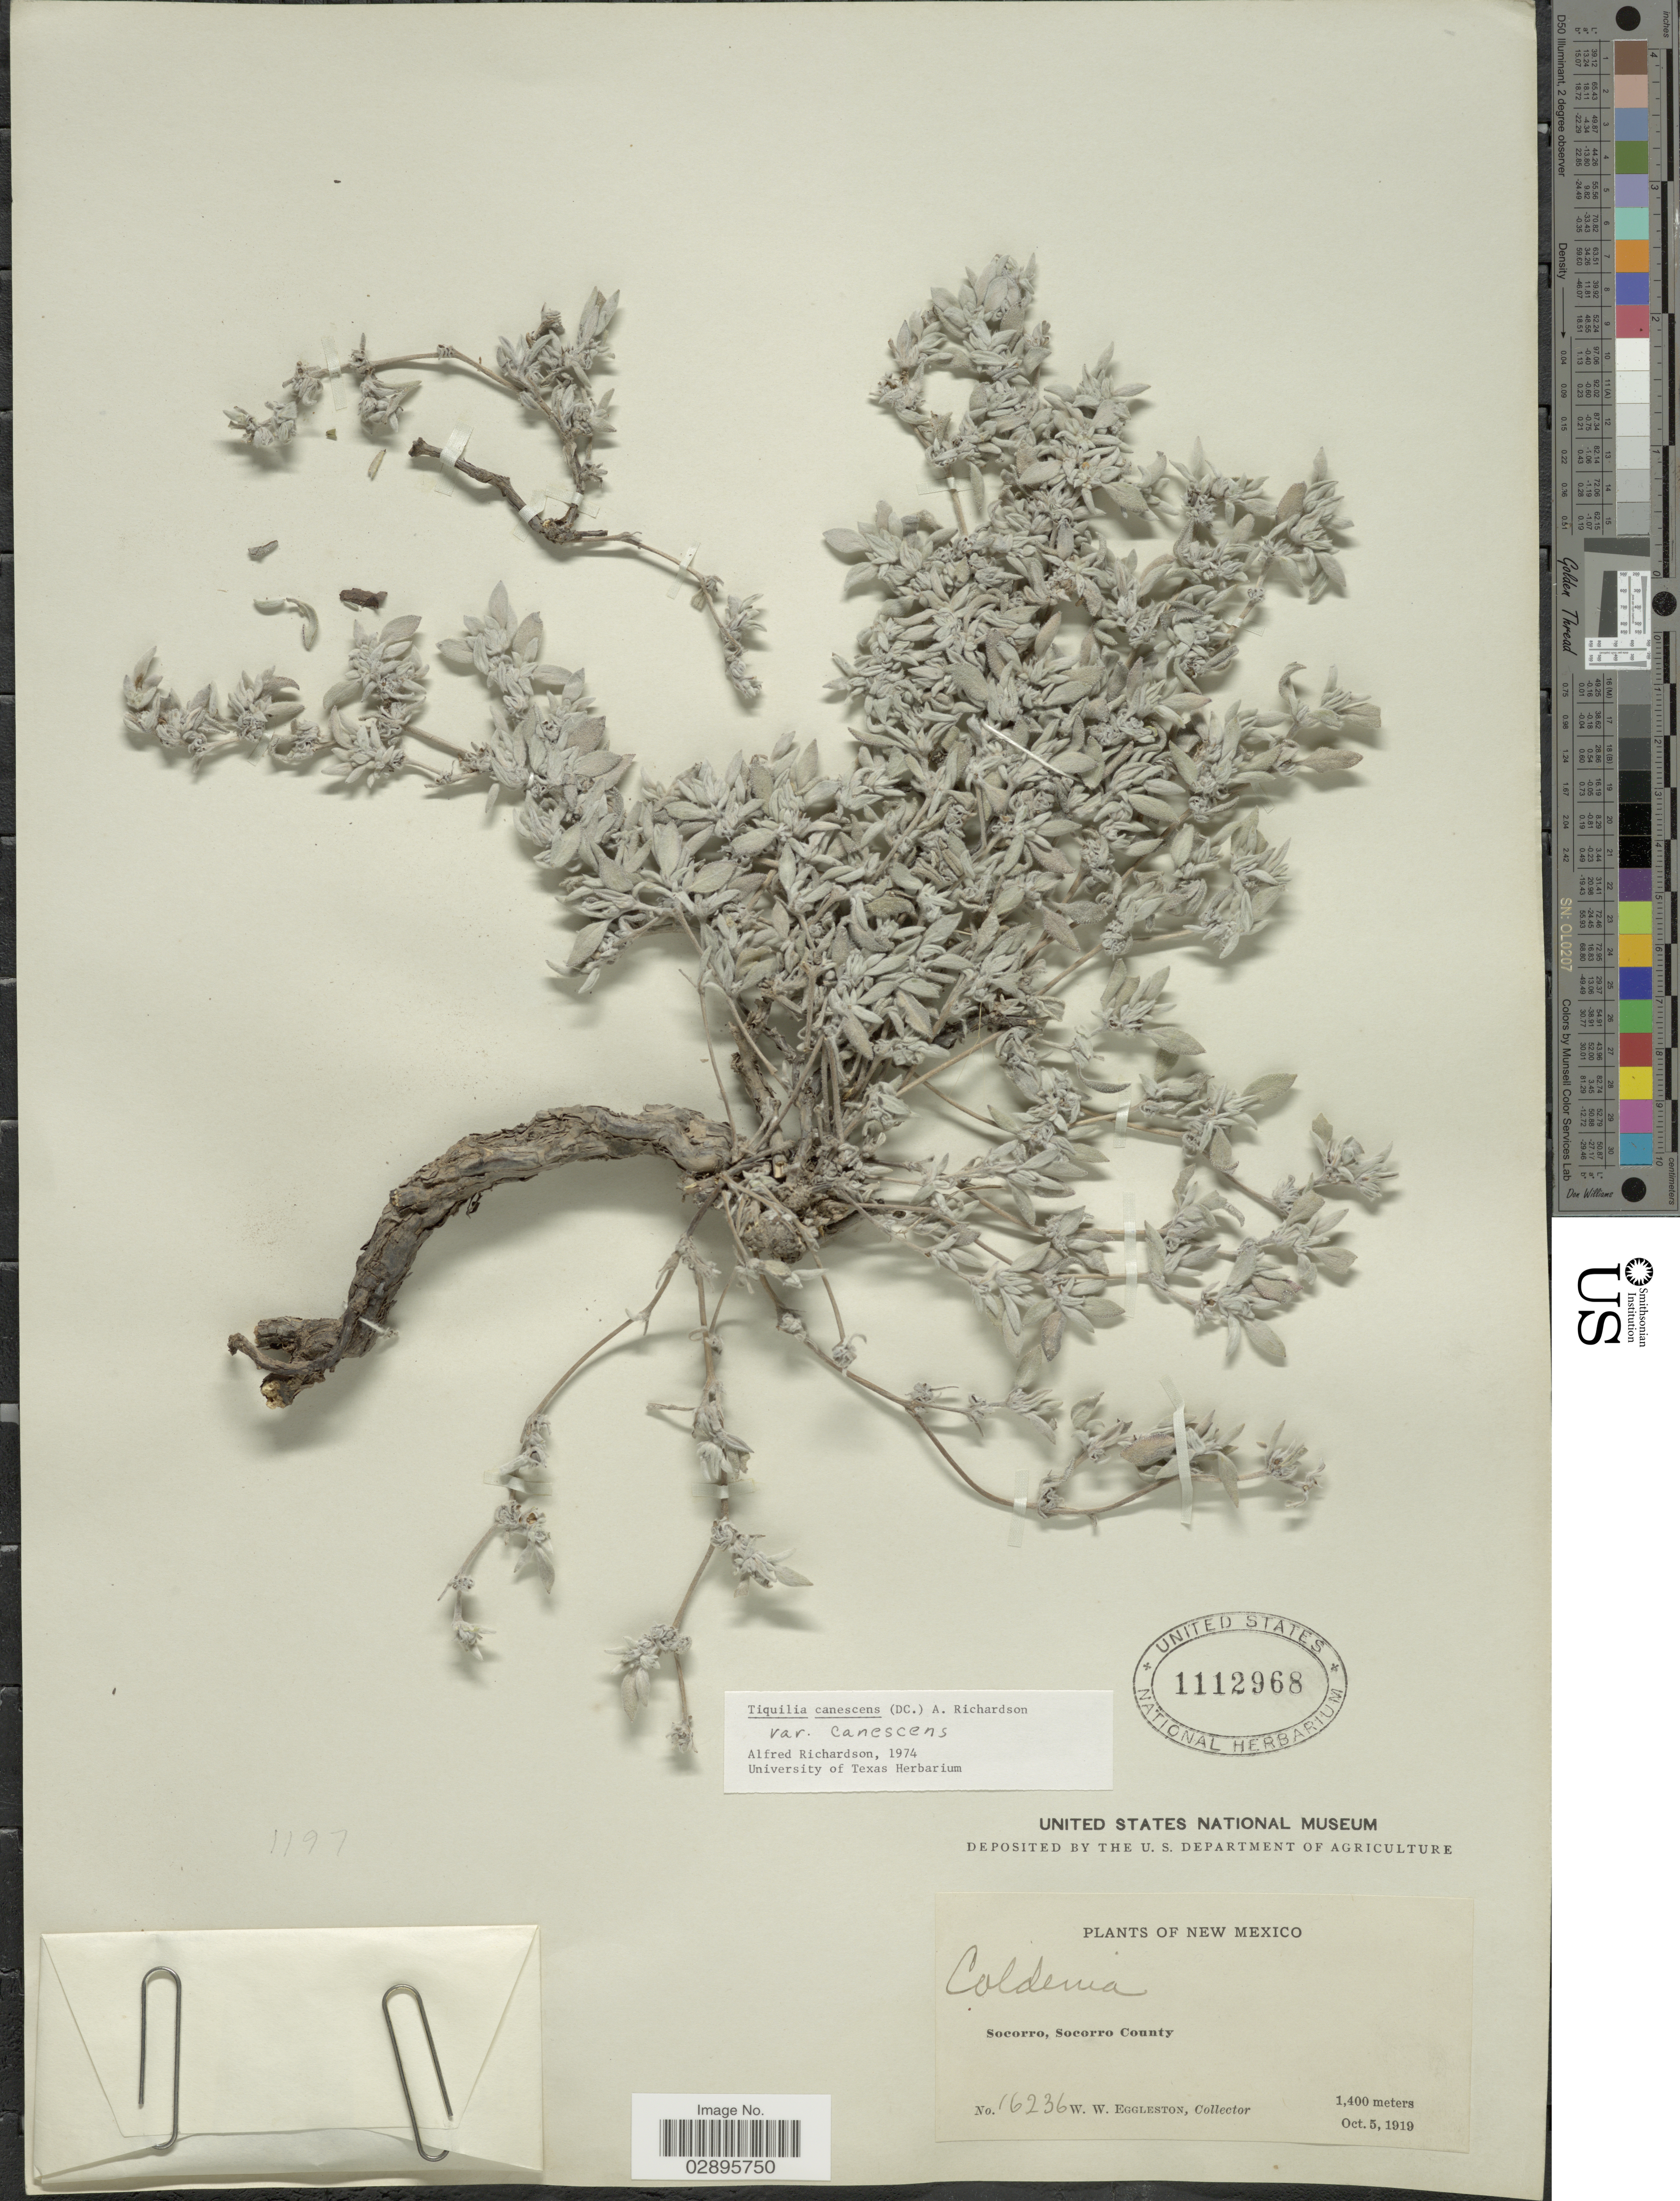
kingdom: Plantae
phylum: Tracheophyta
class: Magnoliopsida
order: Boraginales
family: Ehretiaceae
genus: Tiquilia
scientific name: Tiquilia canescens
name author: (A. DC.) A.T. Richardson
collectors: W. W. Eggleston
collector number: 16236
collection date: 1919-10-05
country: United States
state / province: New Mexico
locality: Socorro, Socorro County.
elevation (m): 1400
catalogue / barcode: US 1112968